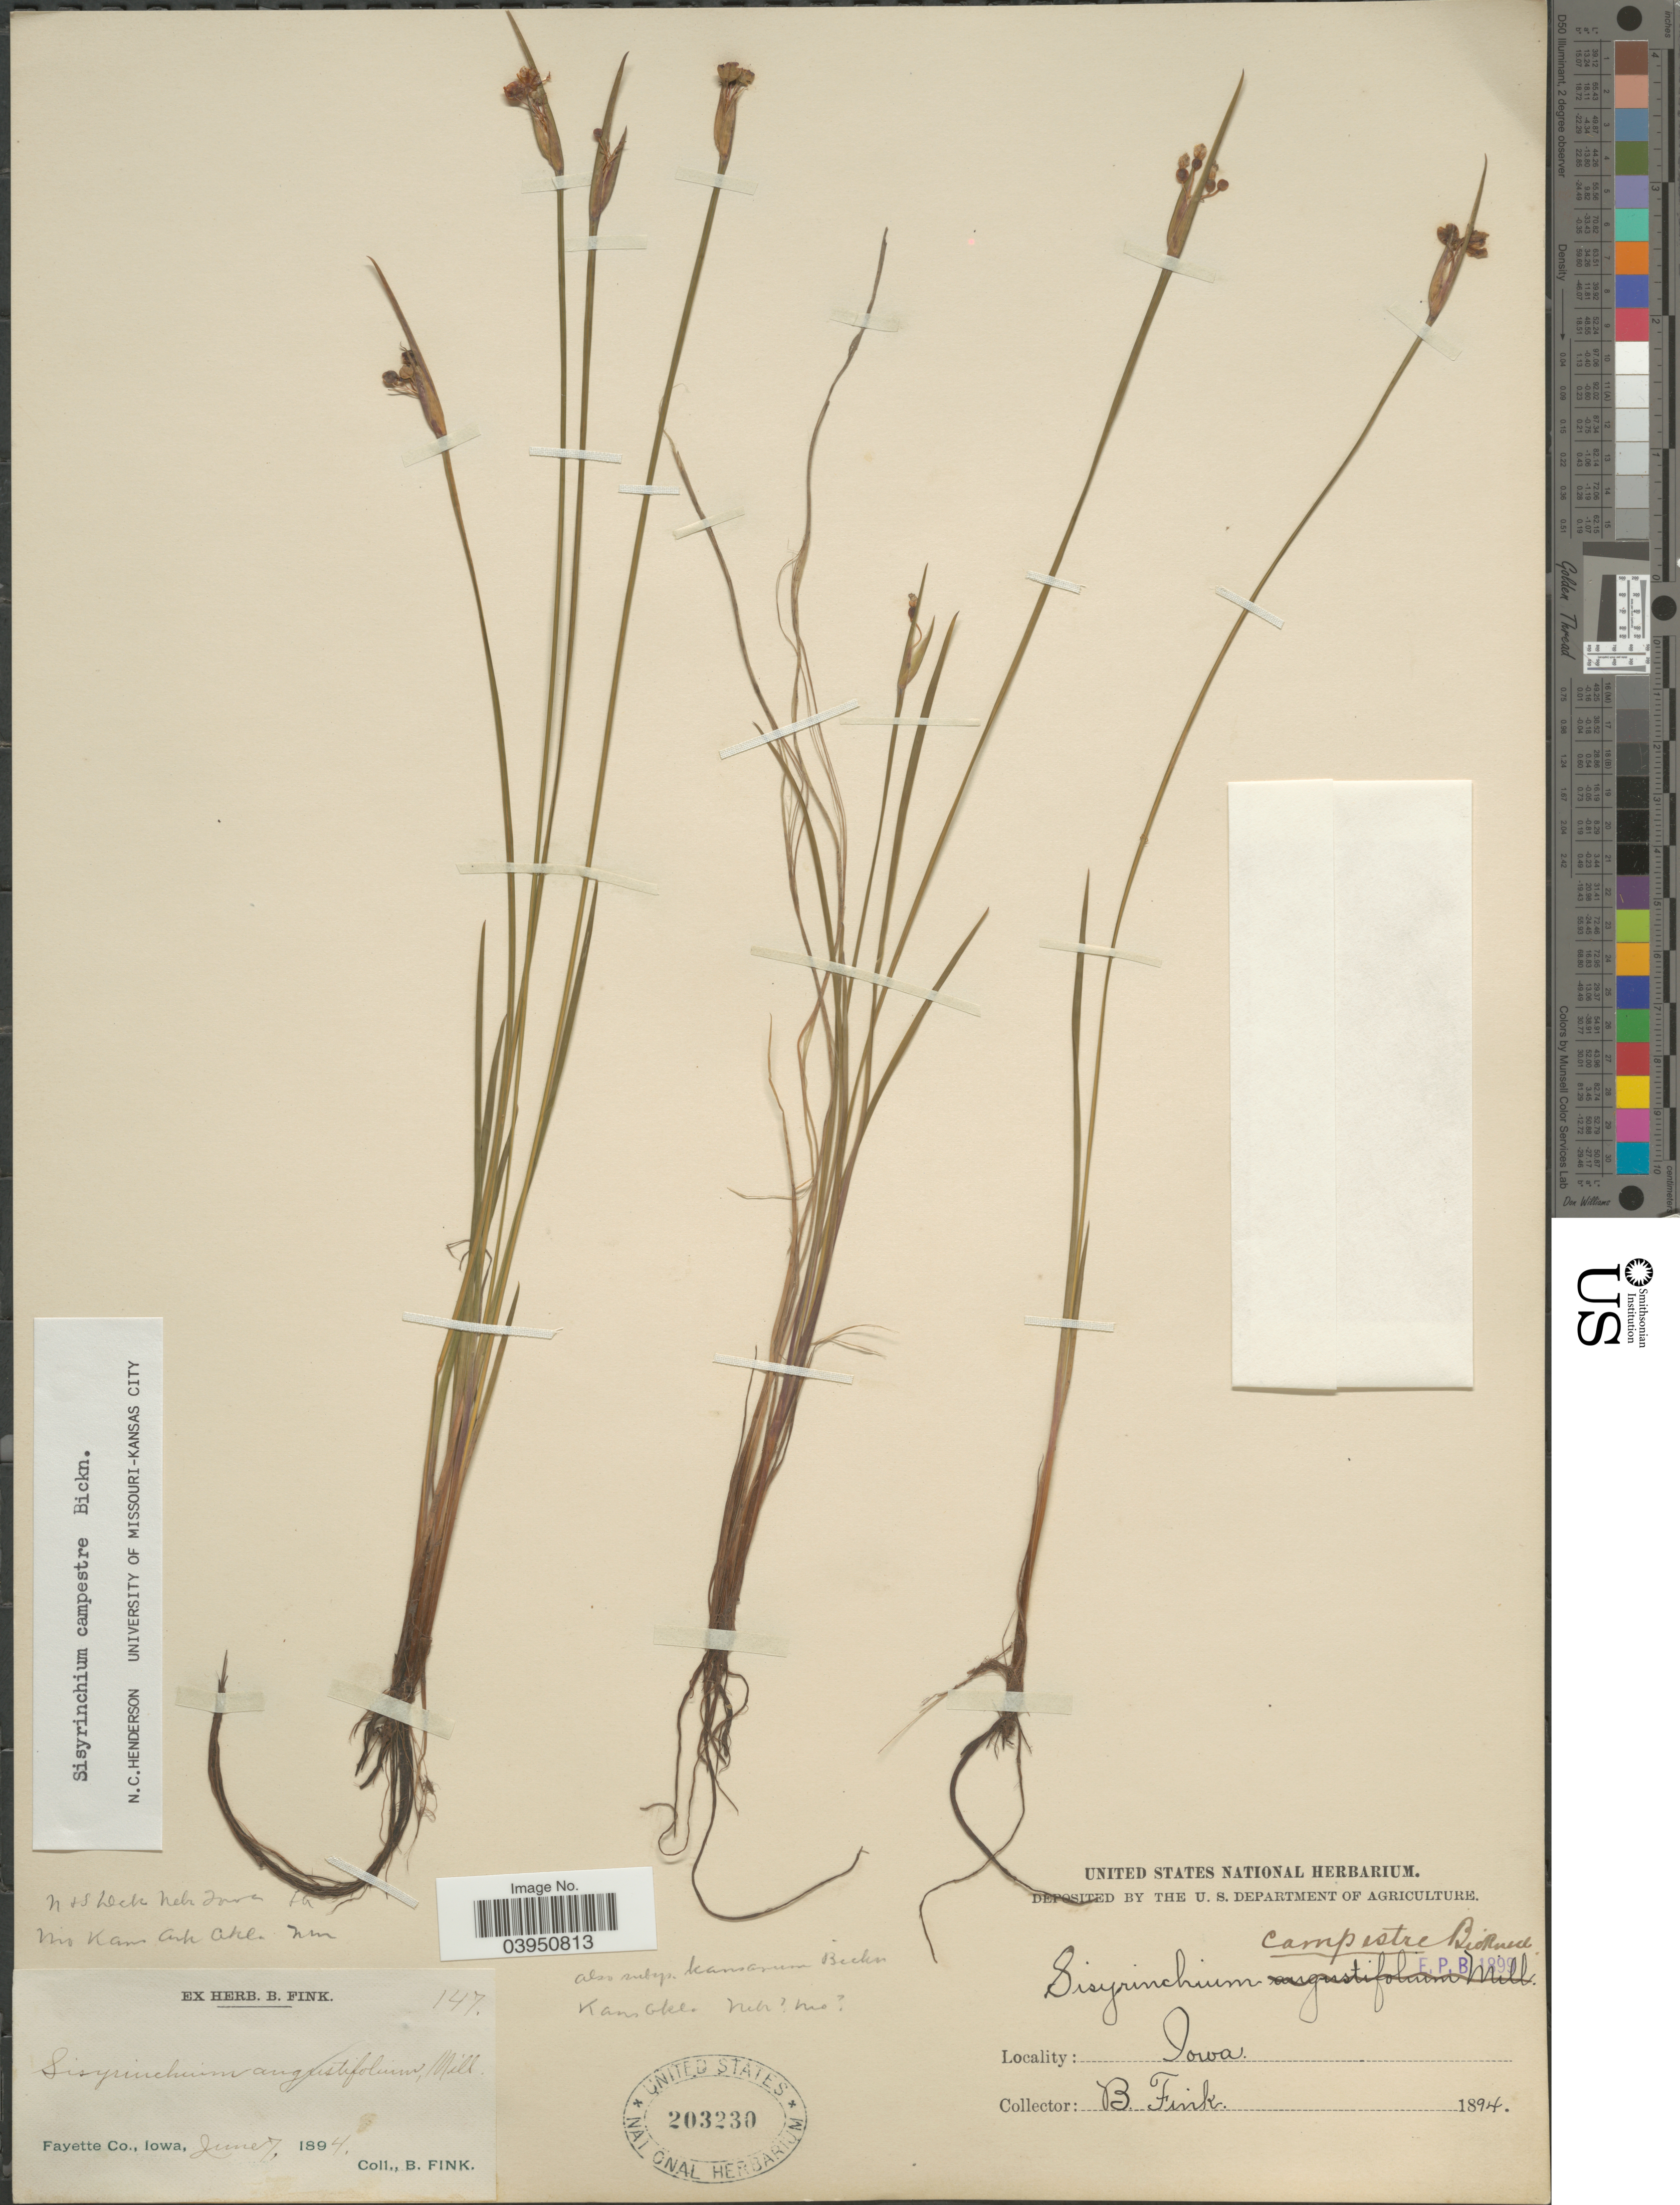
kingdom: Plantae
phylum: Tracheophyta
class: Liliopsida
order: Asparagales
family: Iridaceae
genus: Sisyrinchium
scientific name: Sisyrinchium campestre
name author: E.P. Bicknell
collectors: B. Fink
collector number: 147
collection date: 1894-06-07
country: United States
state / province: Iowa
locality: Fayette Co.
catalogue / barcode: US 203230